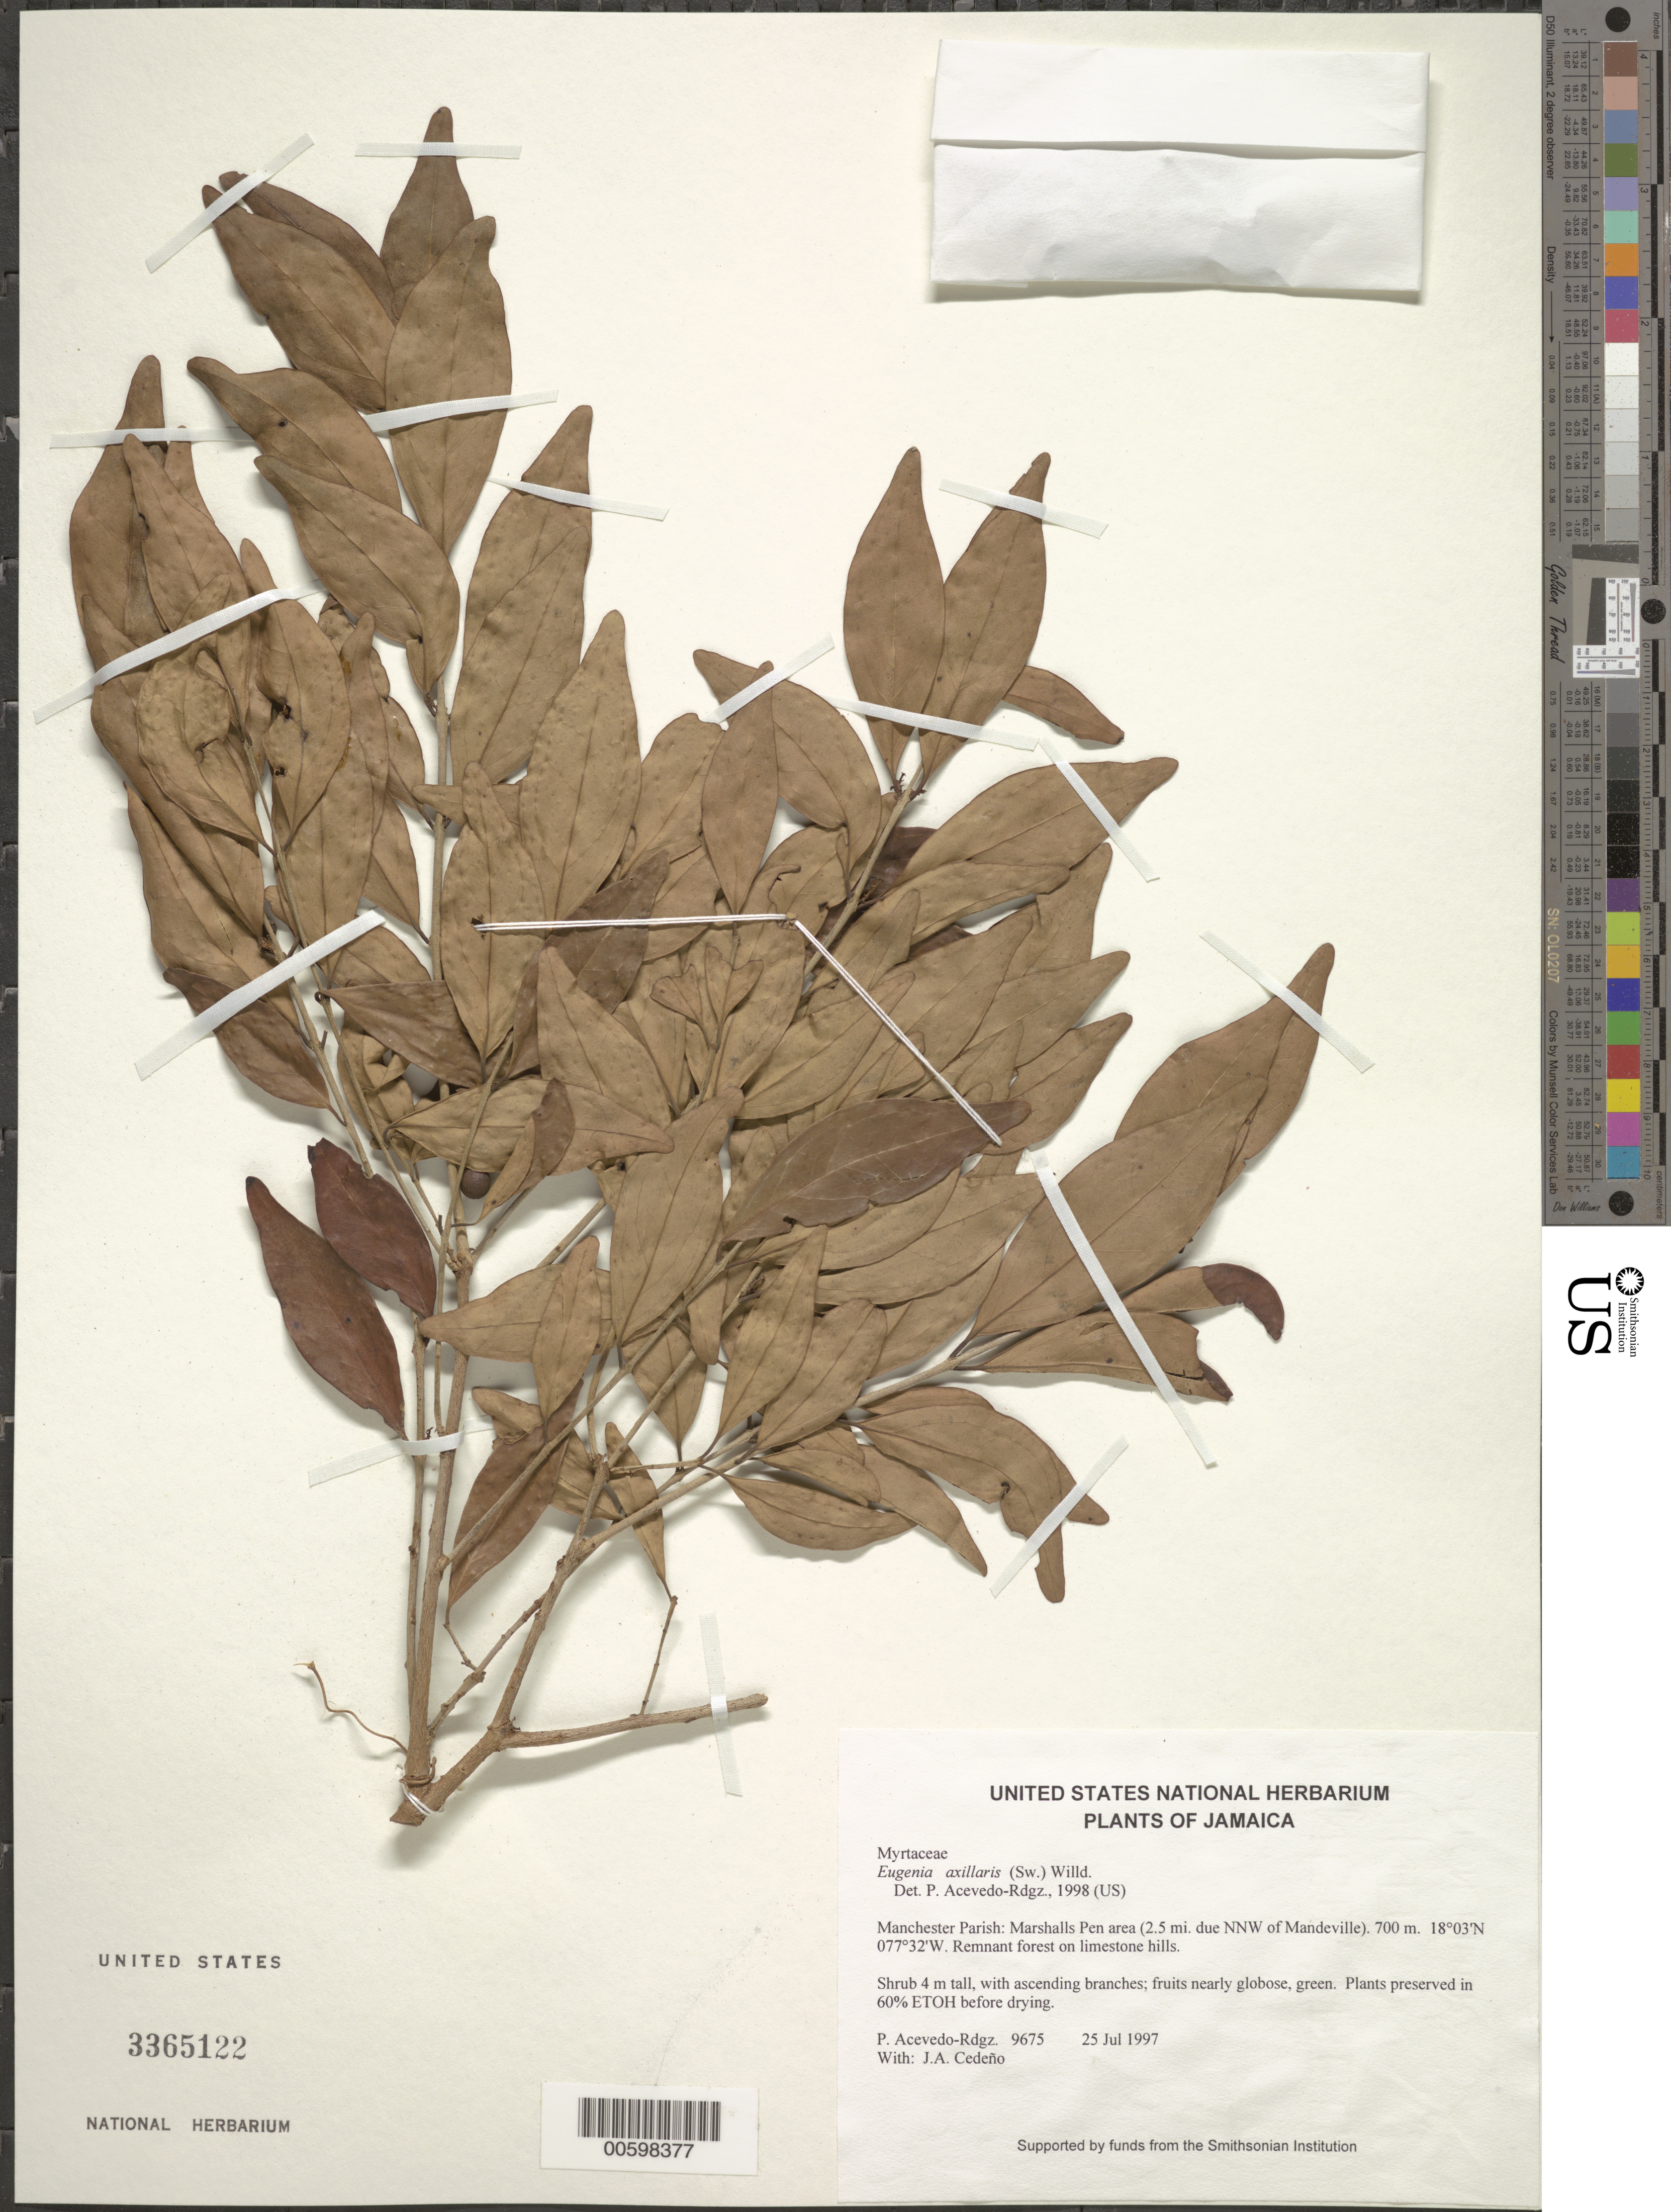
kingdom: Plantae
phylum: Tracheophyta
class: Magnoliopsida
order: Myrtales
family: Myrtaceae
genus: Eugenia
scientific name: Eugenia axillaris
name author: (Sw.) Willd.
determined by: Acevedo-Rodríguez, P., (BOT), Smithsonian Institution - National Museum of Natural History (UNITED STATES)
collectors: P. Acevedo-Rodr. & J. A. Cedeño M.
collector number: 9675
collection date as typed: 25 Jul 1997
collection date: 1997-07-25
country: Jamaica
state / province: Manchester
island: Jamaica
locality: Manchester Parish: Marshalls Pen area (2.5 mi. due NNW of Mandeville).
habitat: Remnant forest on limestone hills.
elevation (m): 700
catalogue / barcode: US 3365122